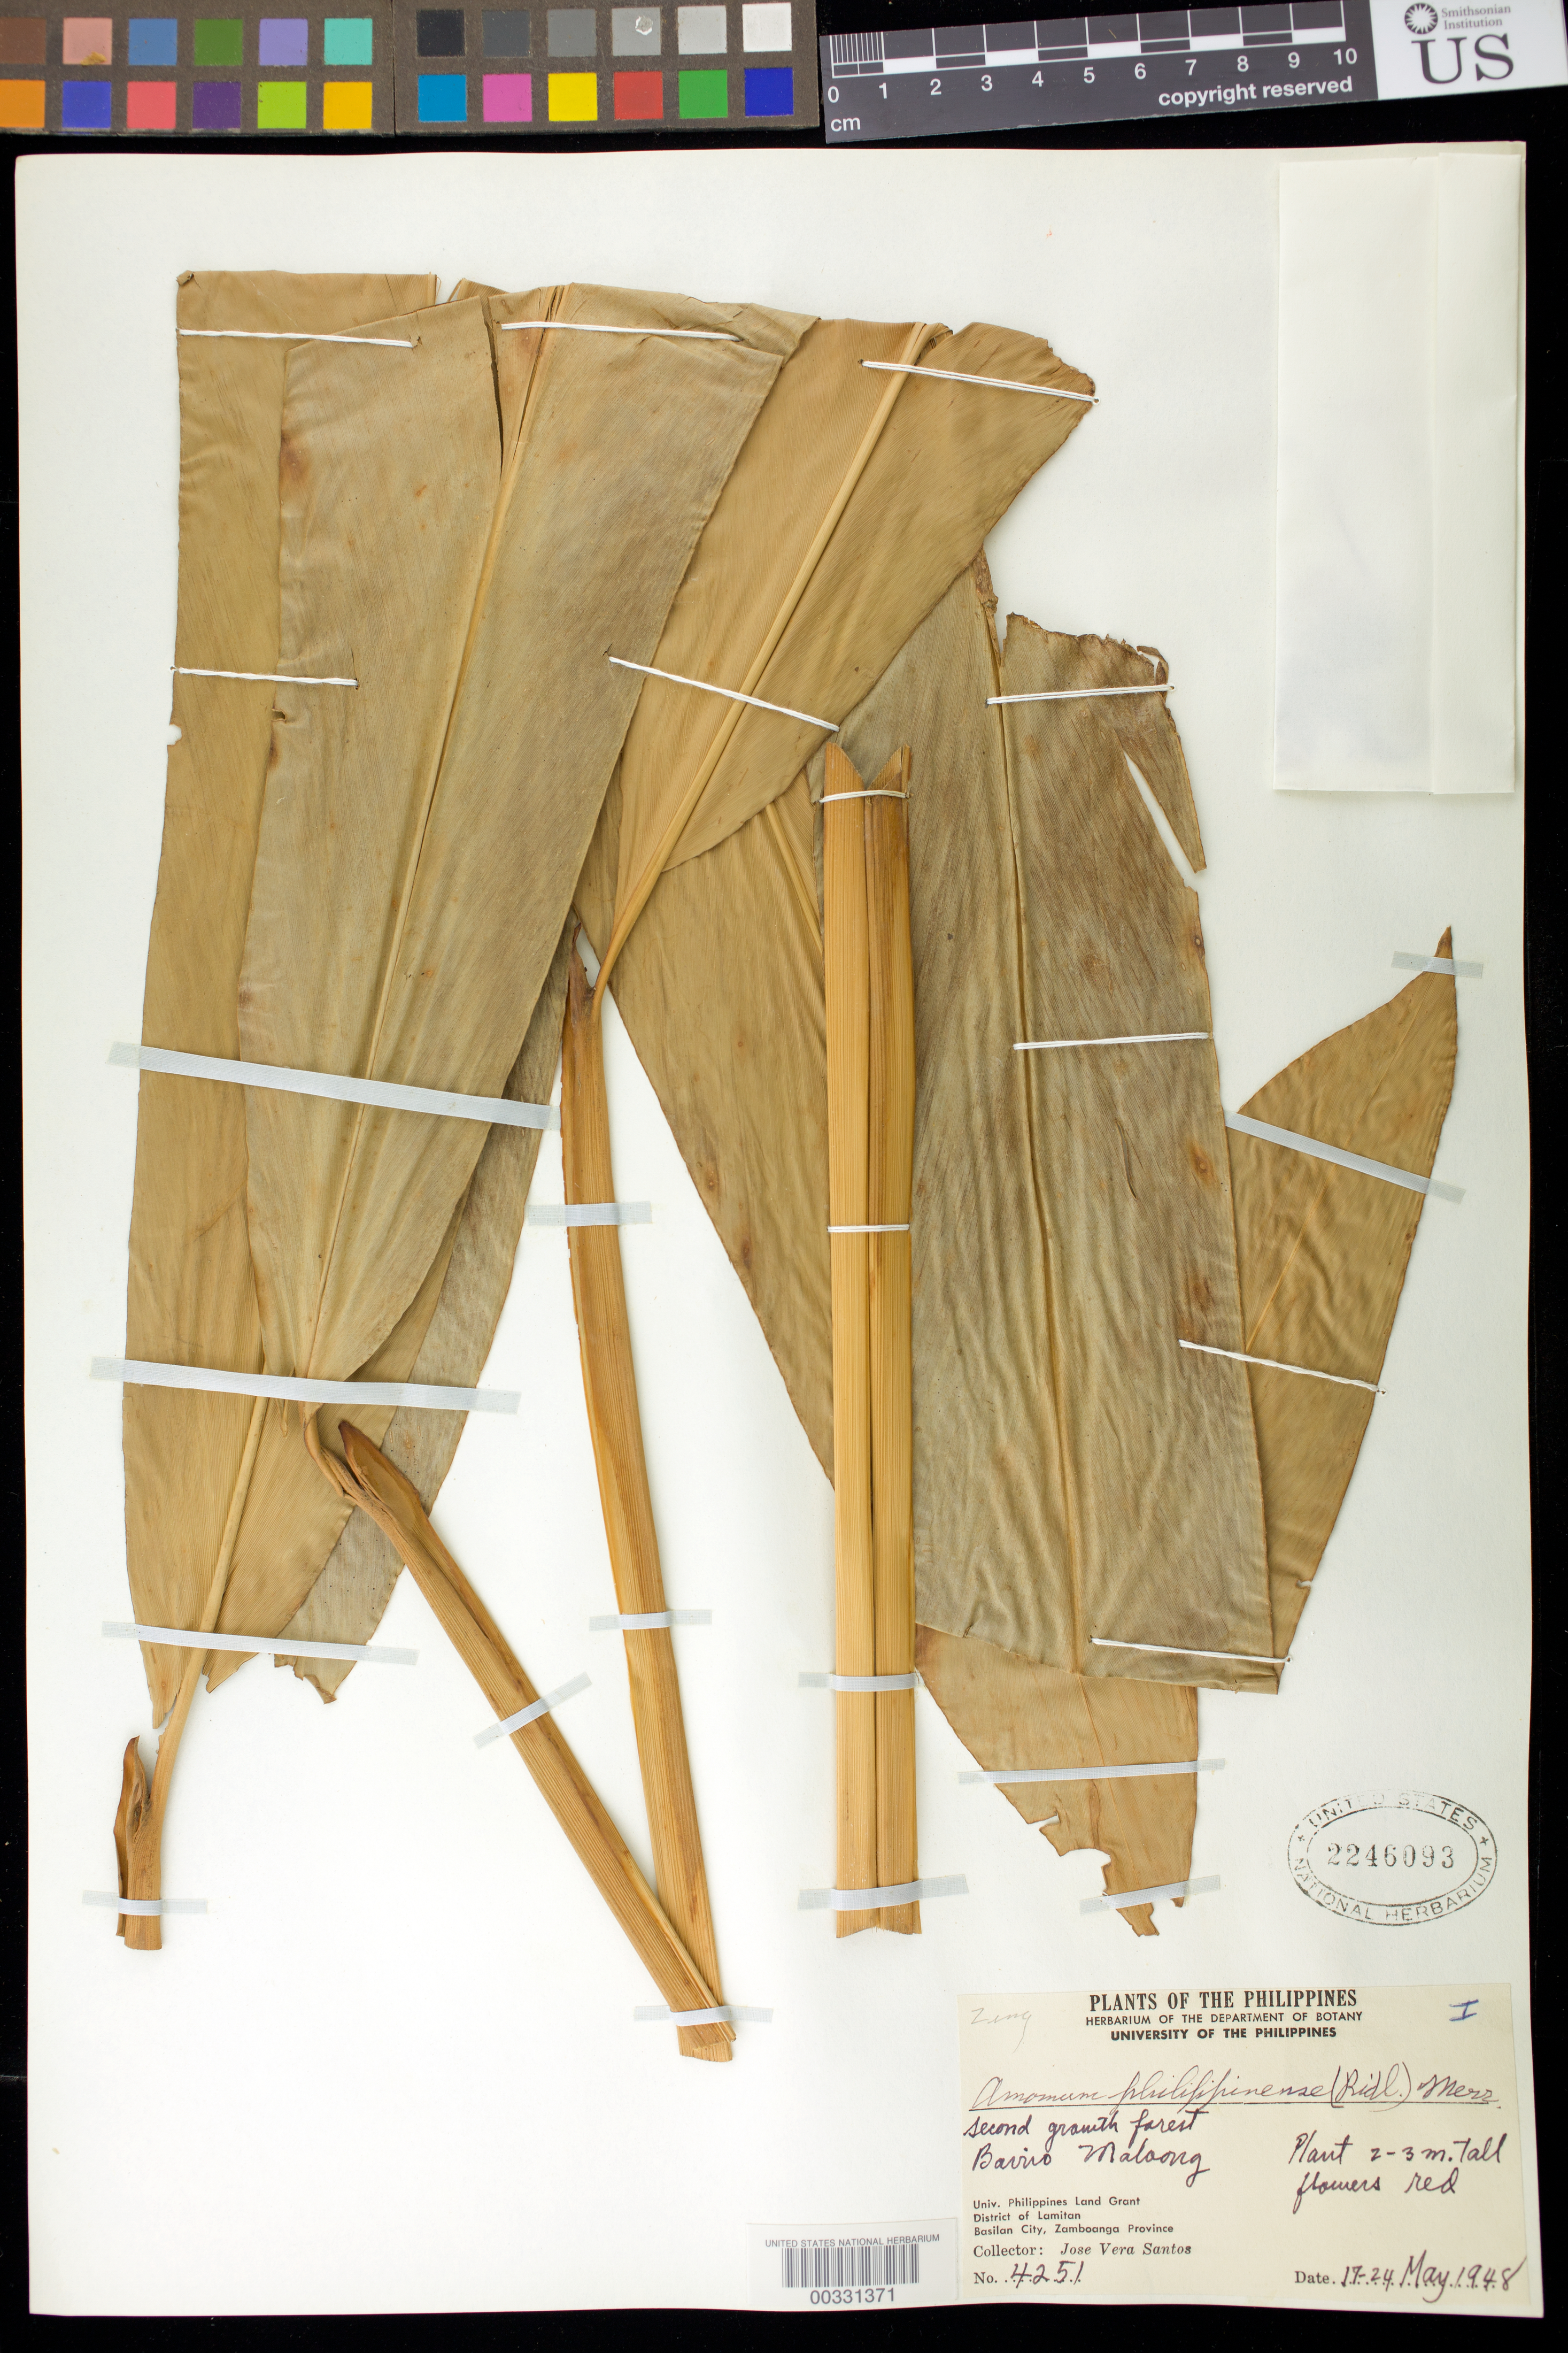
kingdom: Plantae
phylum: Tracheophyta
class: Liliopsida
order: Zingiberales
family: Zingiberaceae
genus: Etlingera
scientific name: Etlingera philippinensis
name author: (Ridl.) R.M. Sm.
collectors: J. V. Santos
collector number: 4251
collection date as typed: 17 May 1948 to 24 May 1948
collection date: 1948-05-17/1948-05-24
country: Philippines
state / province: Muslim Mindanao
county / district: Basilan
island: Basilan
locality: Barrio maloong, univ philippines land grant, dist of lamitan, basilan city, zamboanga prov/ (?)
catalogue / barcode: US 2246093